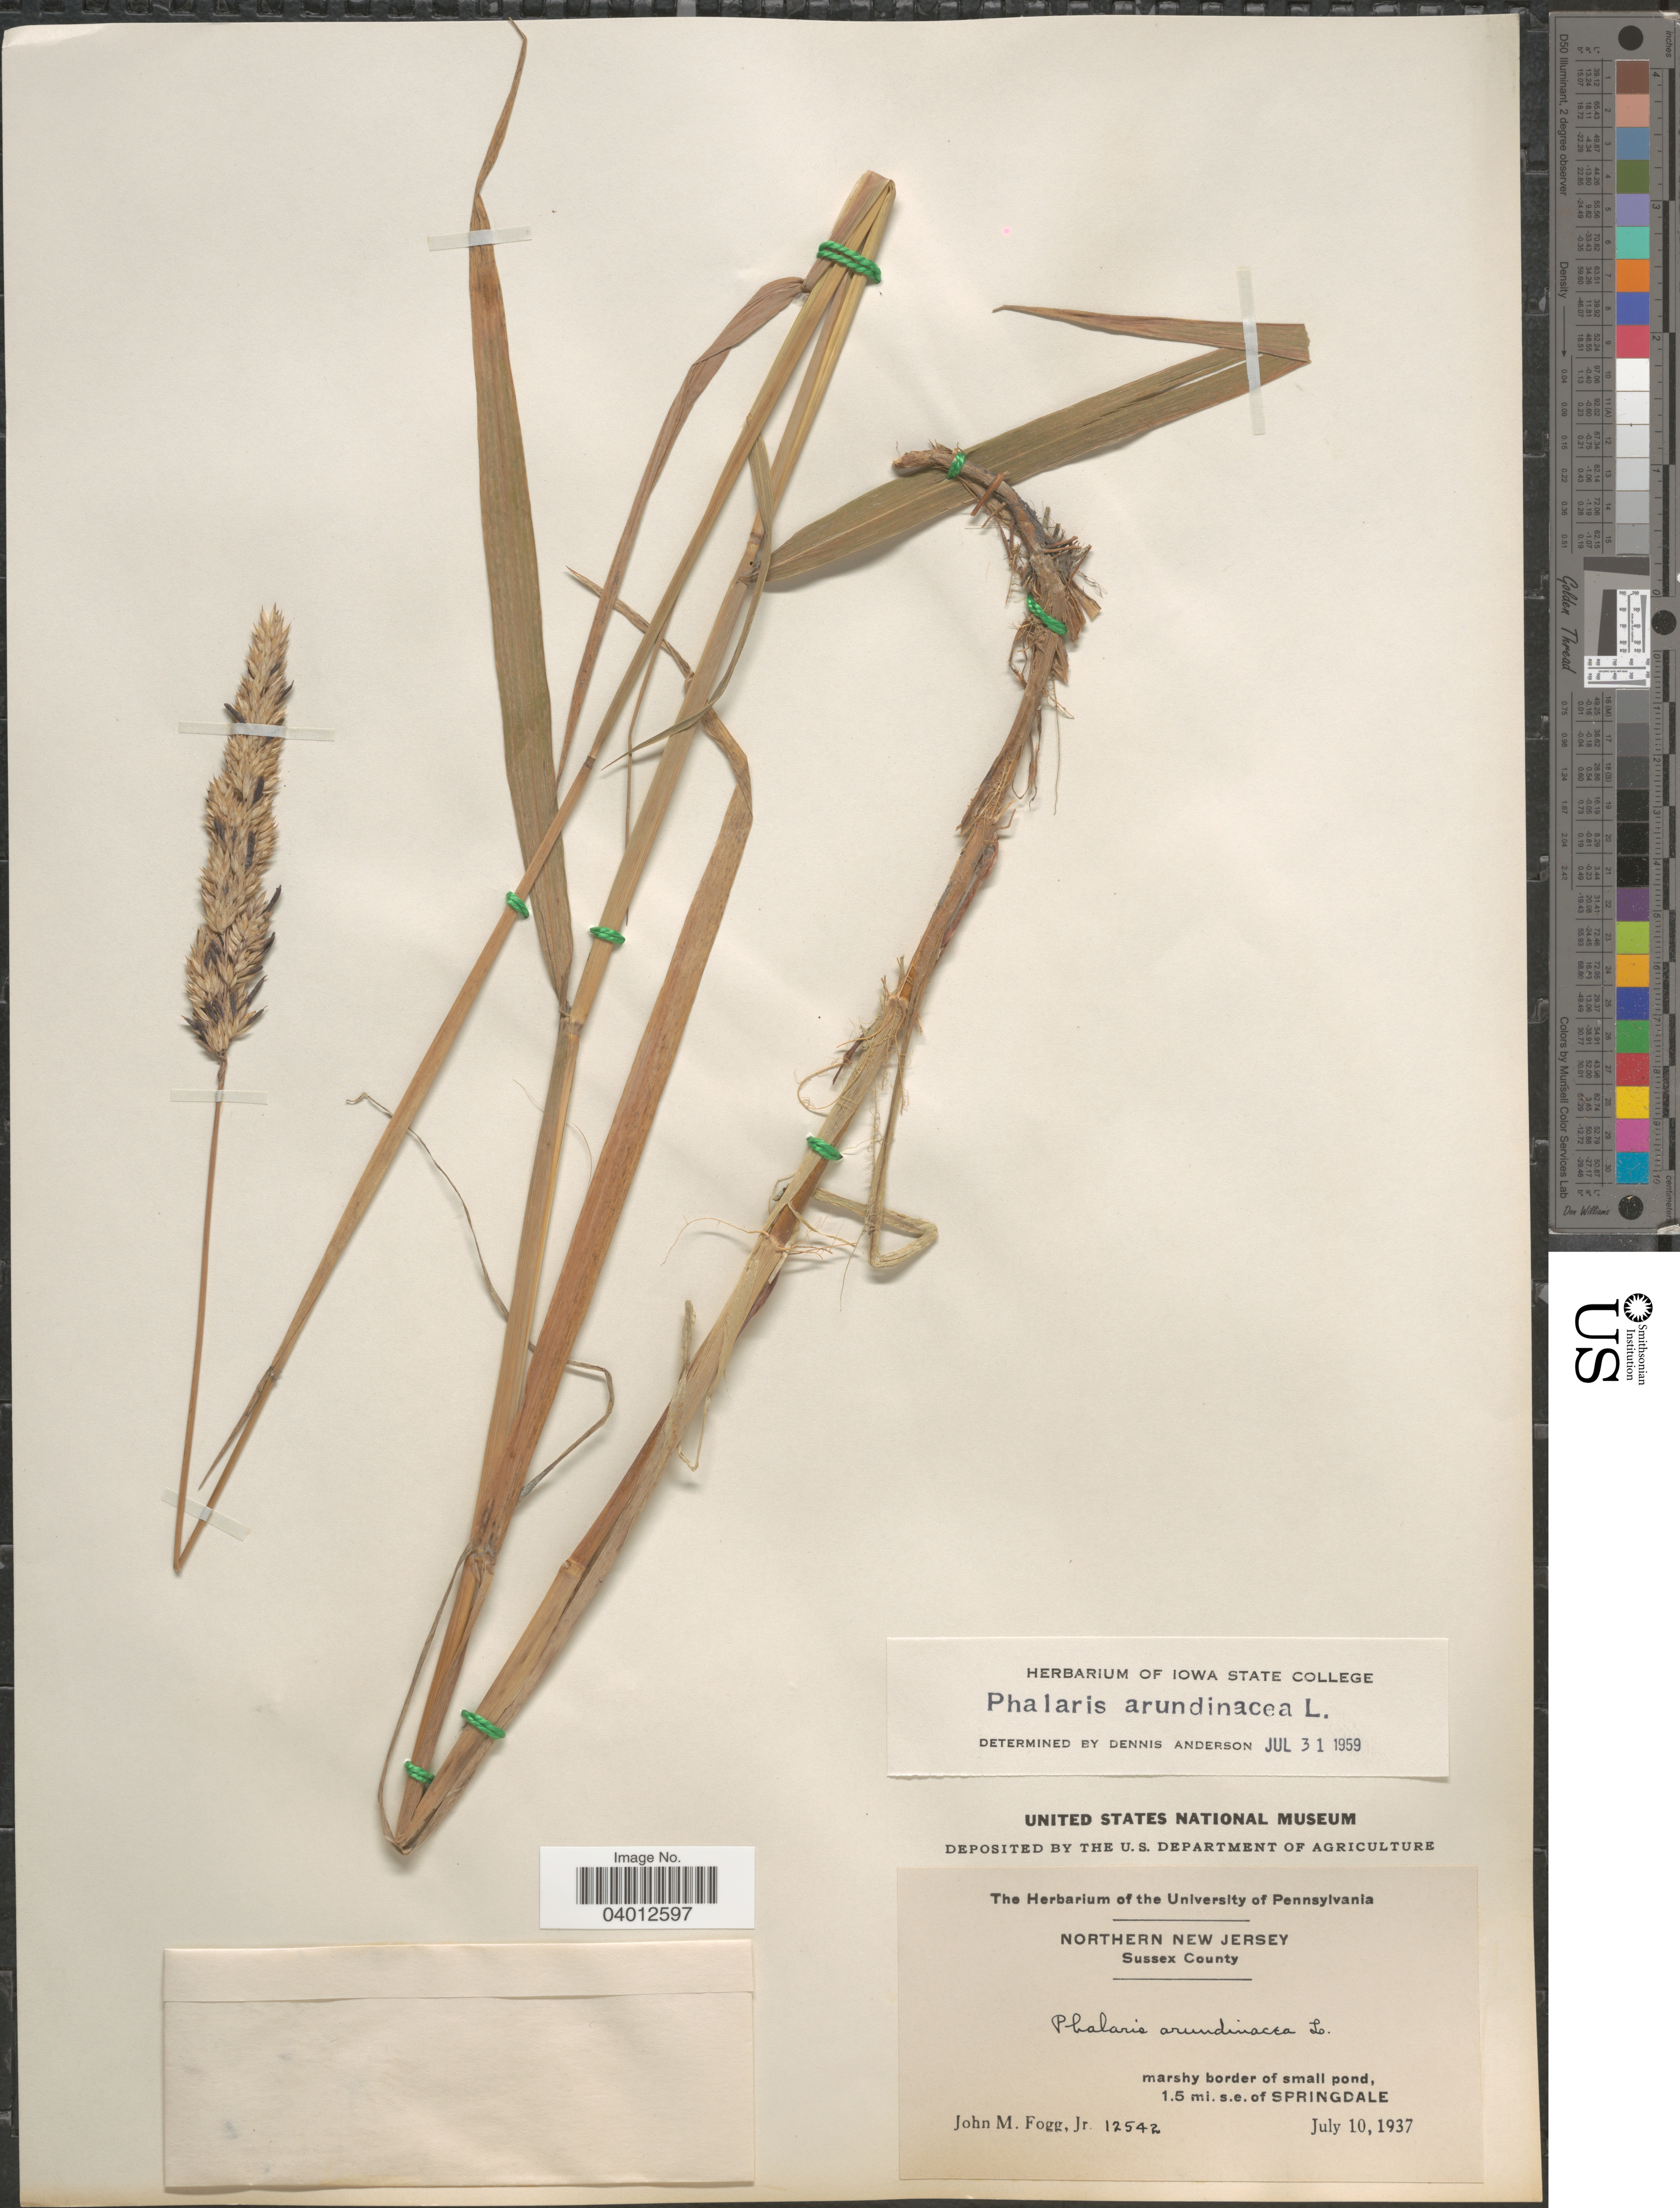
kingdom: Plantae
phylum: Tracheophyta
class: Liliopsida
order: Poales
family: Poaceae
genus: Phalaris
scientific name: Phalaris arundinacea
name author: L.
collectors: J. Fogg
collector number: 12542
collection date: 1937-07-10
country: United States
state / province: New Jersey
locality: Northern New Jersey. Sussex County. 1.5 mi. s.e. of Springdale.